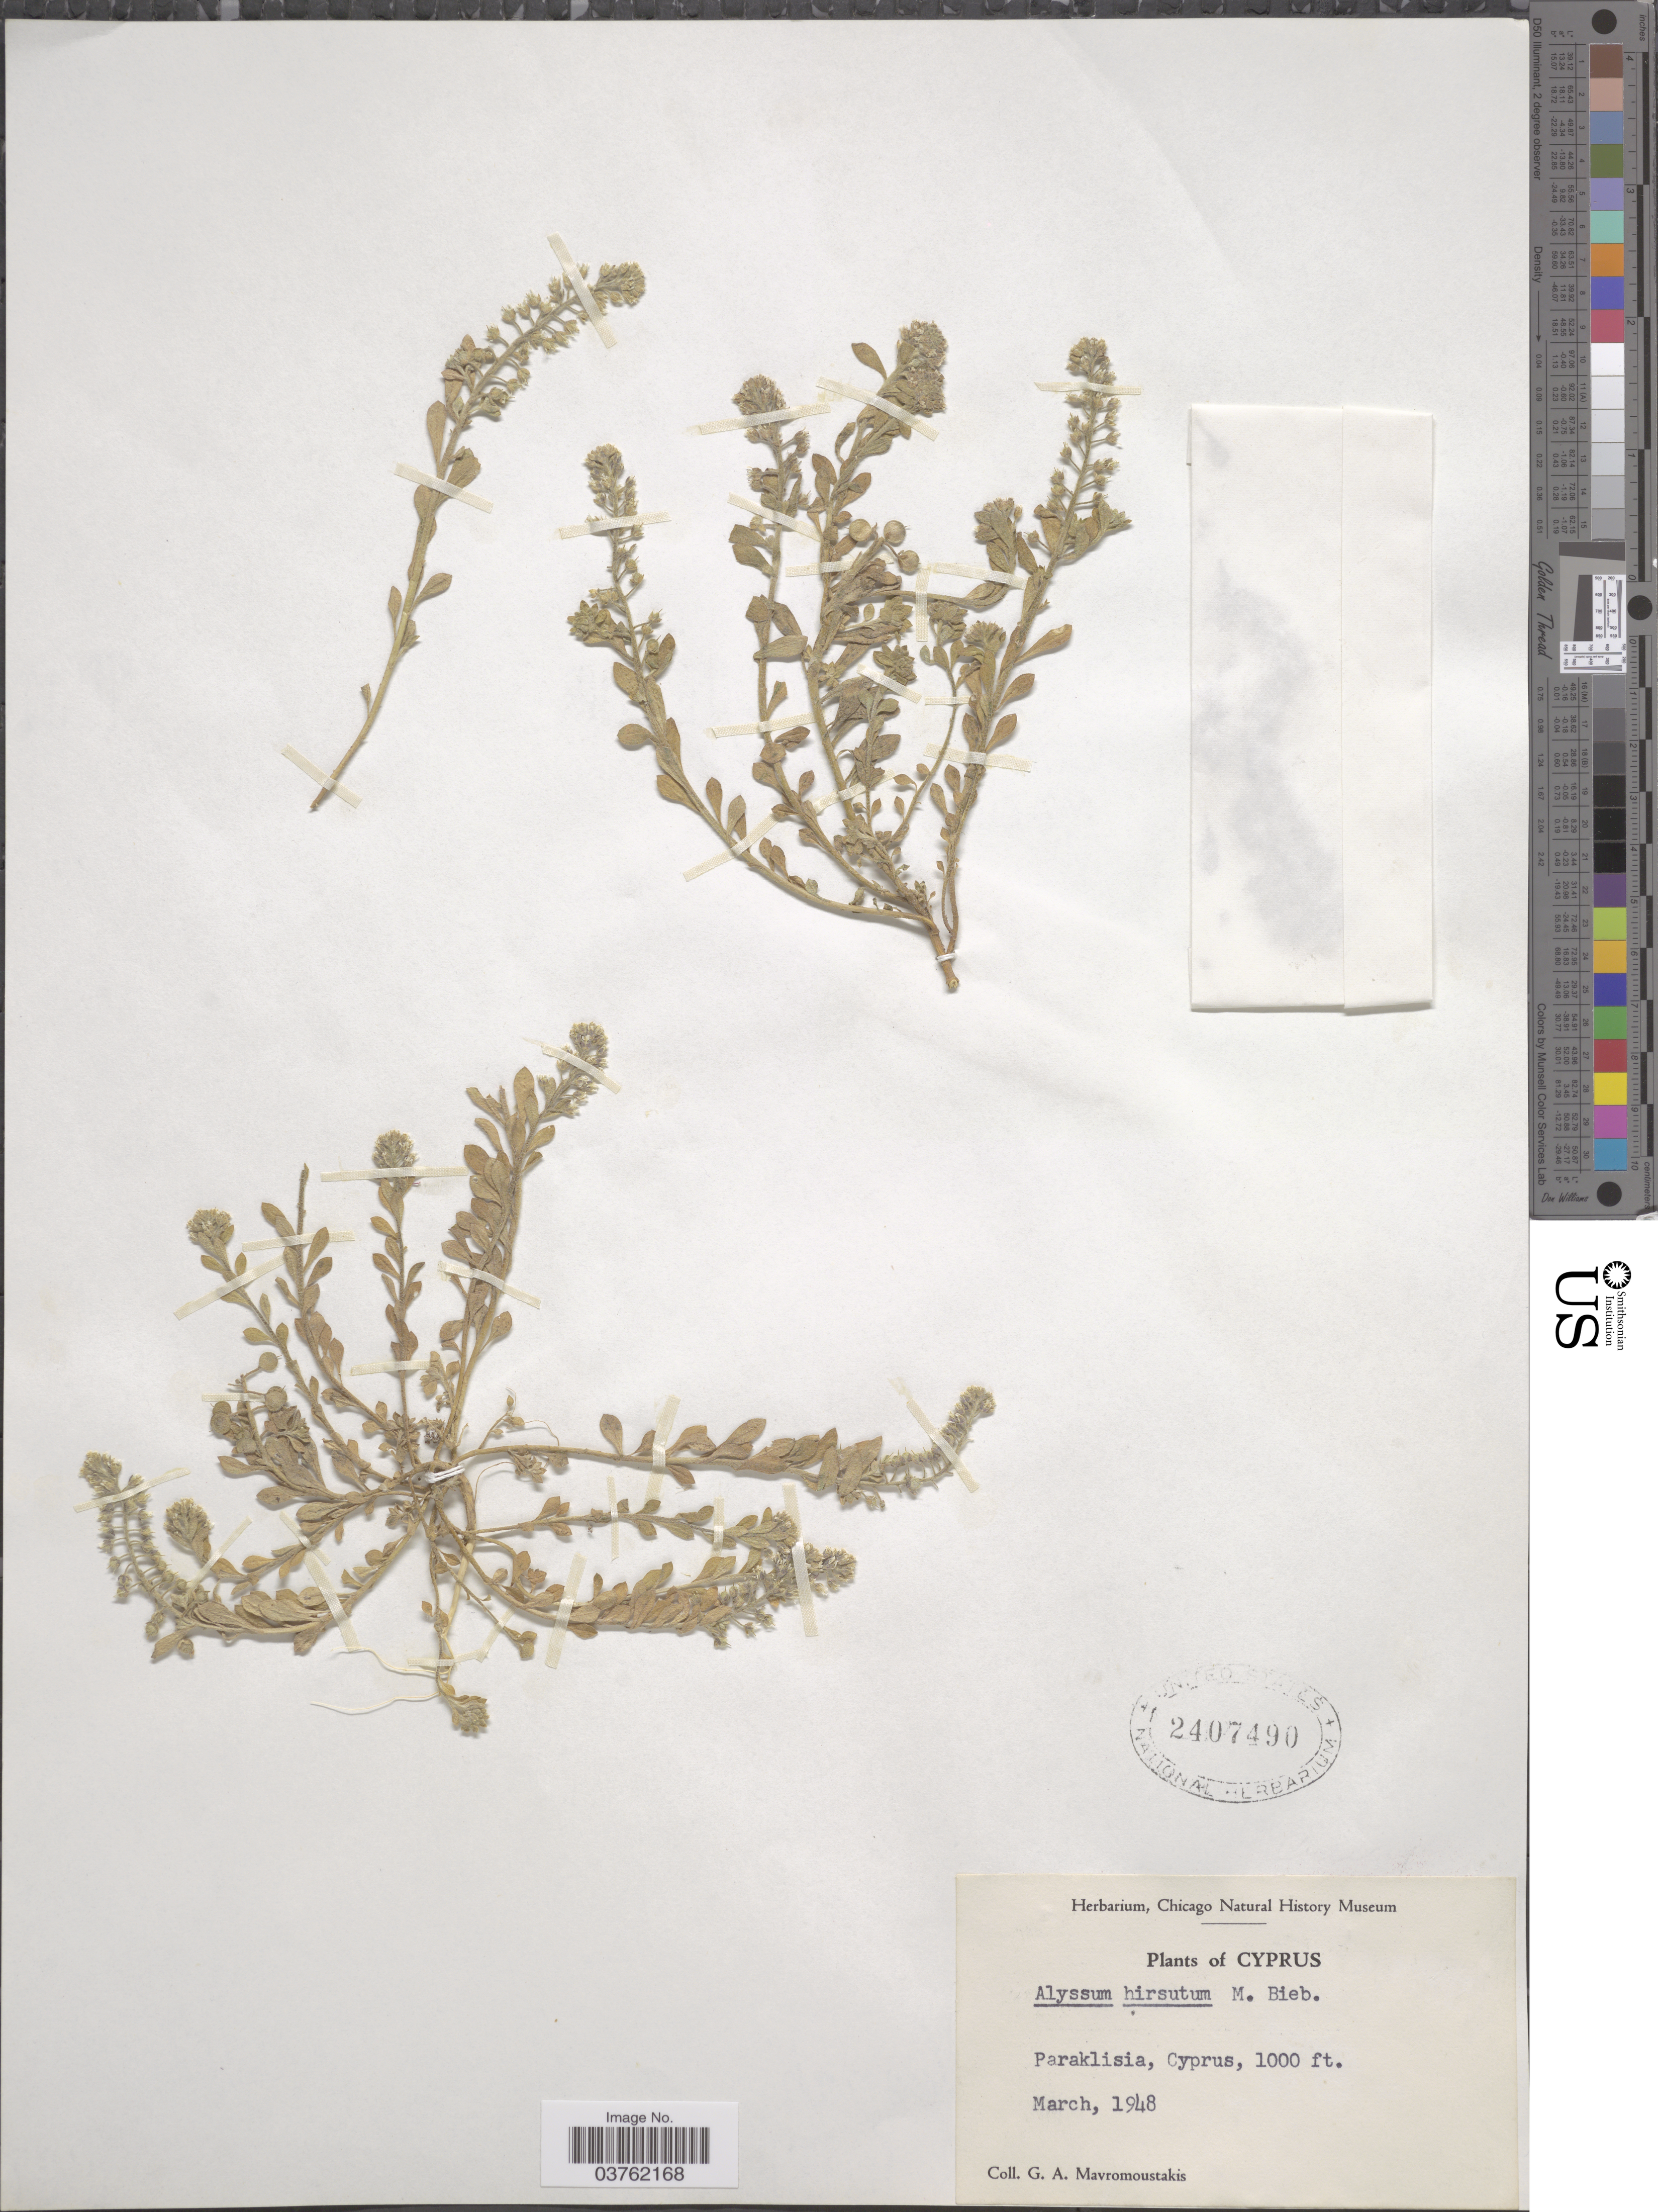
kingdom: Plantae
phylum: Tracheophyta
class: Magnoliopsida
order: Brassicales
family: Brassicaceae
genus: Alyssum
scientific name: Alyssum hirsutum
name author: M. Bieb.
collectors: G. Mavromoustakis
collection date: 1948-03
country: Cyprus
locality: Paraklisia.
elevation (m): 305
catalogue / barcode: US 2407490